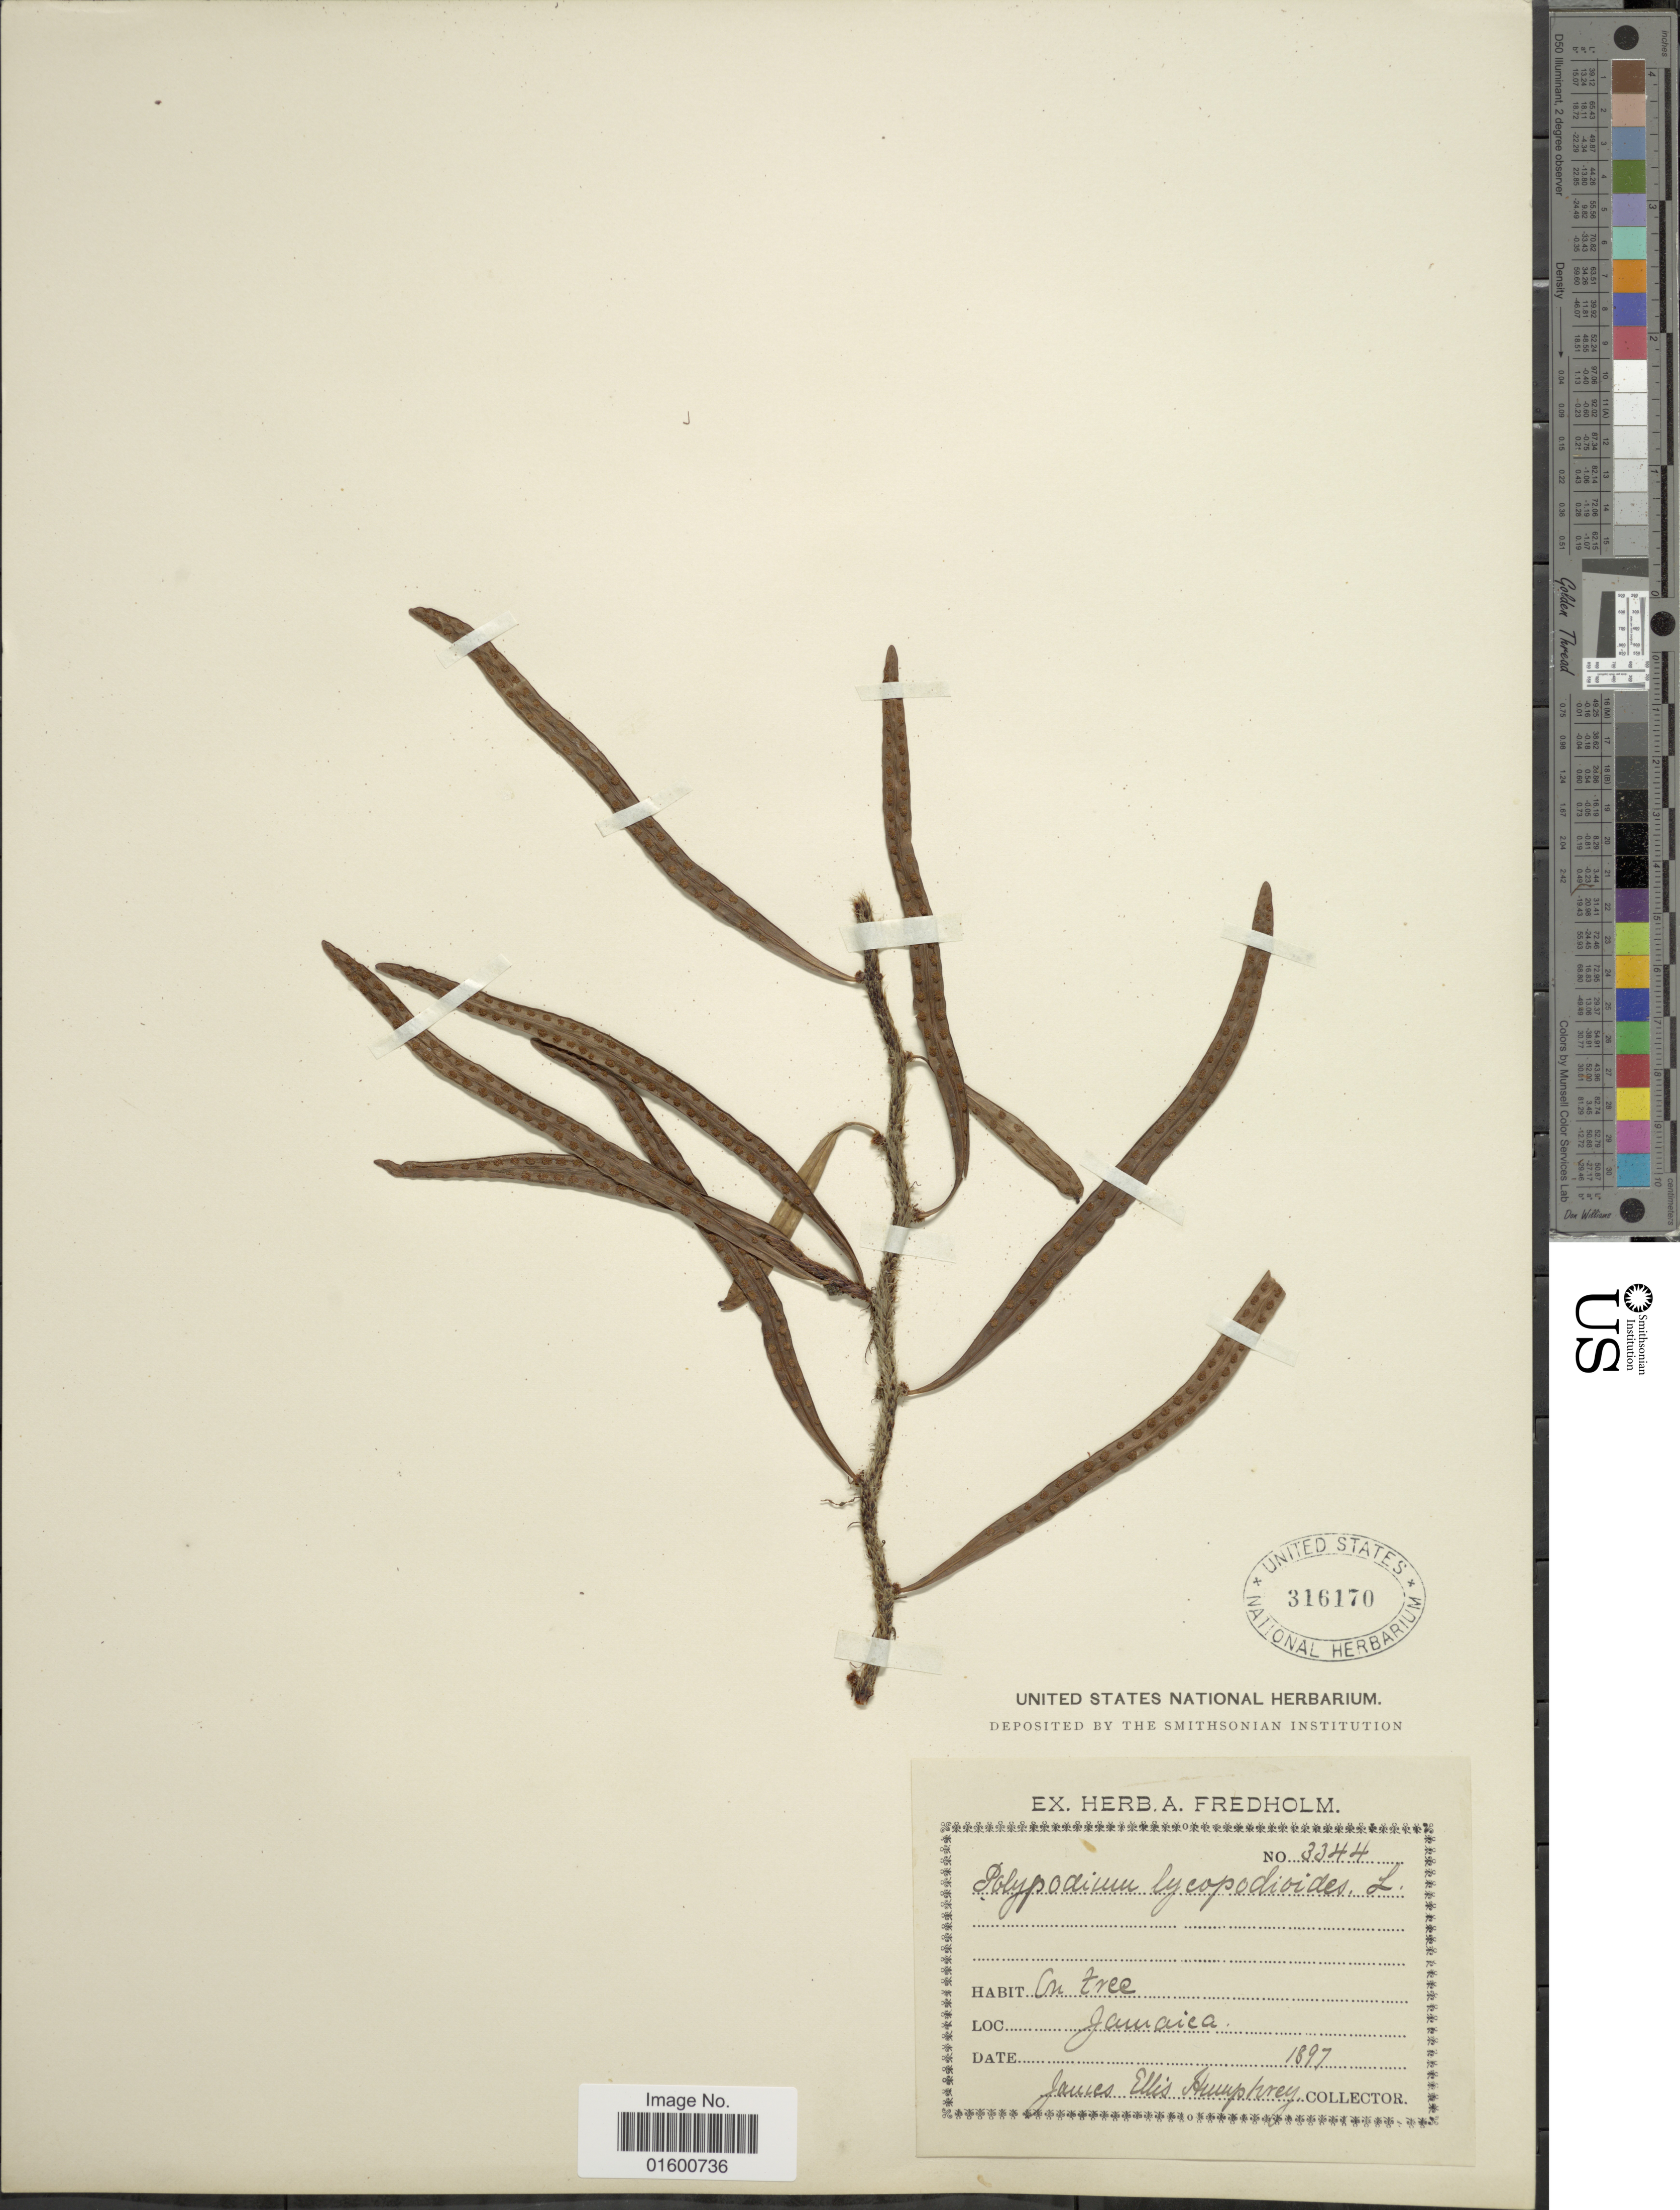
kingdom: Plantae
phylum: Tracheophyta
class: Polypodiopsida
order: Polypodiales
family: Polypodiaceae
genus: Microgramma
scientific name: Microgramma lycopodioides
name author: (L.) Copel.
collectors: J. Humphrey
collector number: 3344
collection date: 1897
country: Jamaica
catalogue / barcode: US 316170